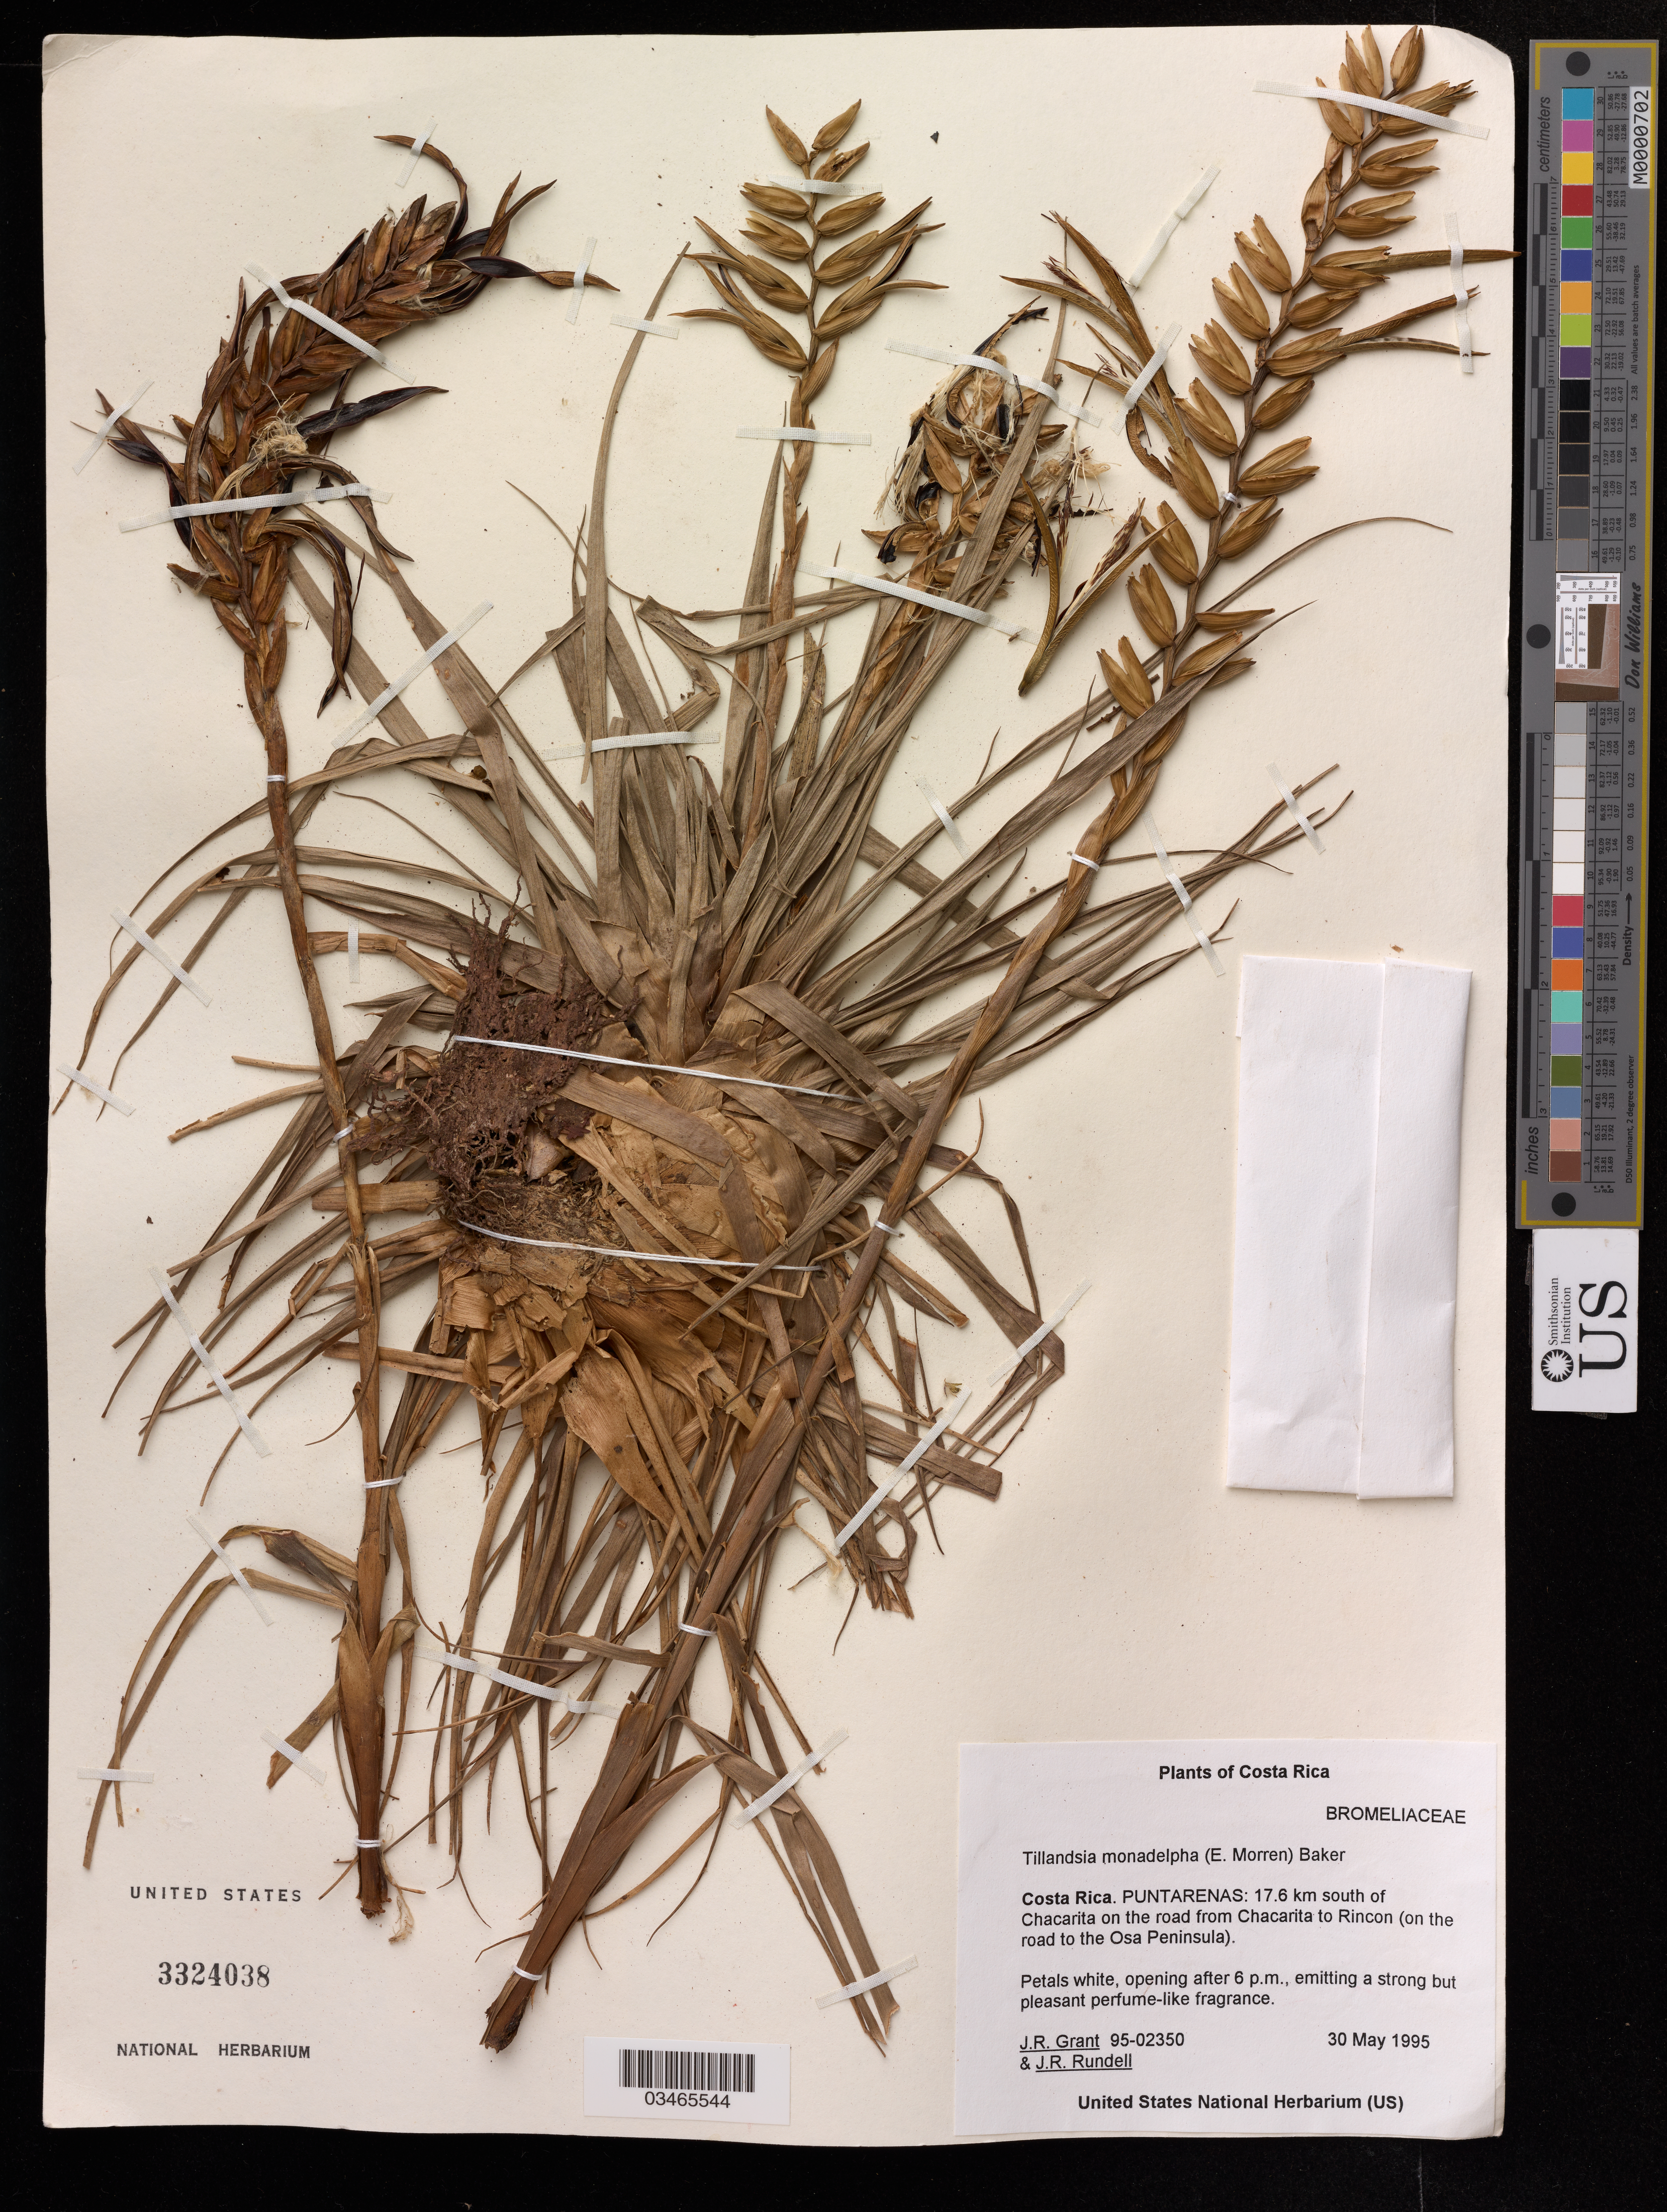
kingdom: Plantae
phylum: Tracheophyta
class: Liliopsida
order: Poales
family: Bromeliaceae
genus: Tillandsia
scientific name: Tillandsia monadelpha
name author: (É. Morren) Baker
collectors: J. Grant & J. R. Rundell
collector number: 95-02350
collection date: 1995-05-30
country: Costa Rica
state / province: Puntarenas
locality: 17.6 km south of Chacarita on the road from Chacarita to Rincon (on the road to the Osa Peninsula).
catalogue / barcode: US 3324038